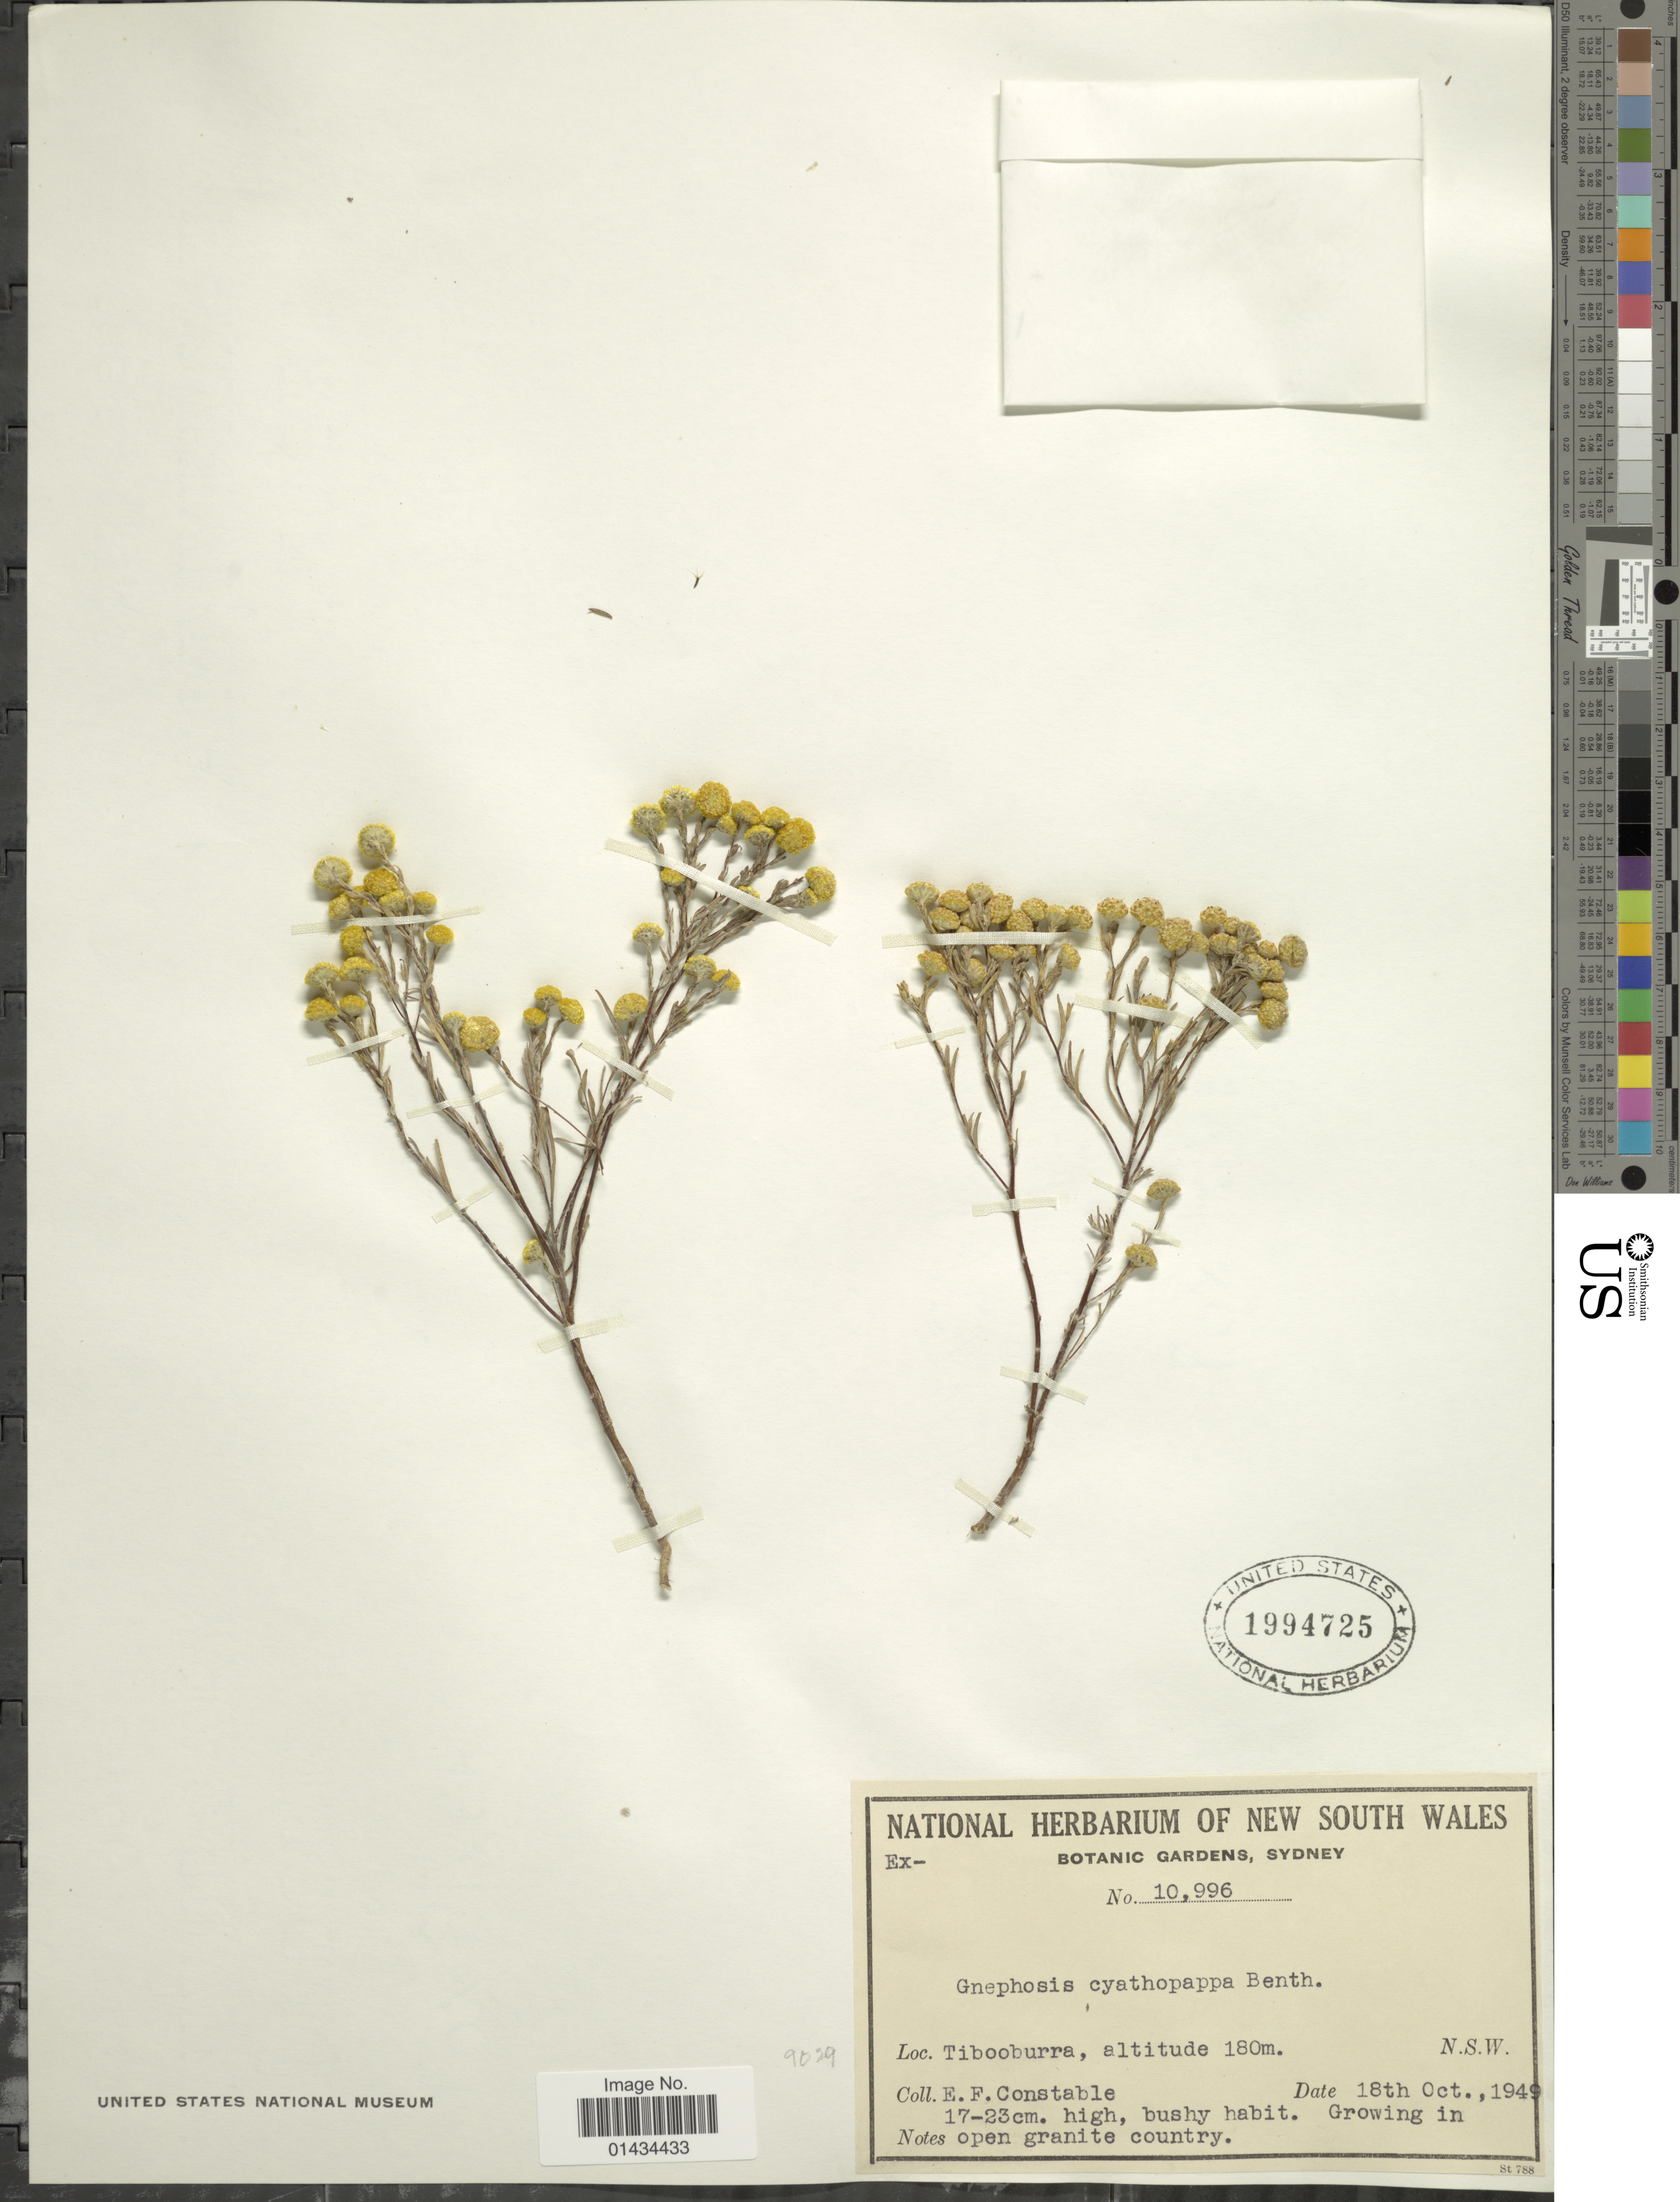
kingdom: Plantae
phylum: Tracheophyta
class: Magnoliopsida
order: Asterales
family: Asteraceae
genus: Gnephosis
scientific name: Gnephosis cythopappa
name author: Benth.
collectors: E. F. Constable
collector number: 10996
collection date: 1949-10-18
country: Australia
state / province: New South Wales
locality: Tibooburram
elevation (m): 180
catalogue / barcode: US 1994725